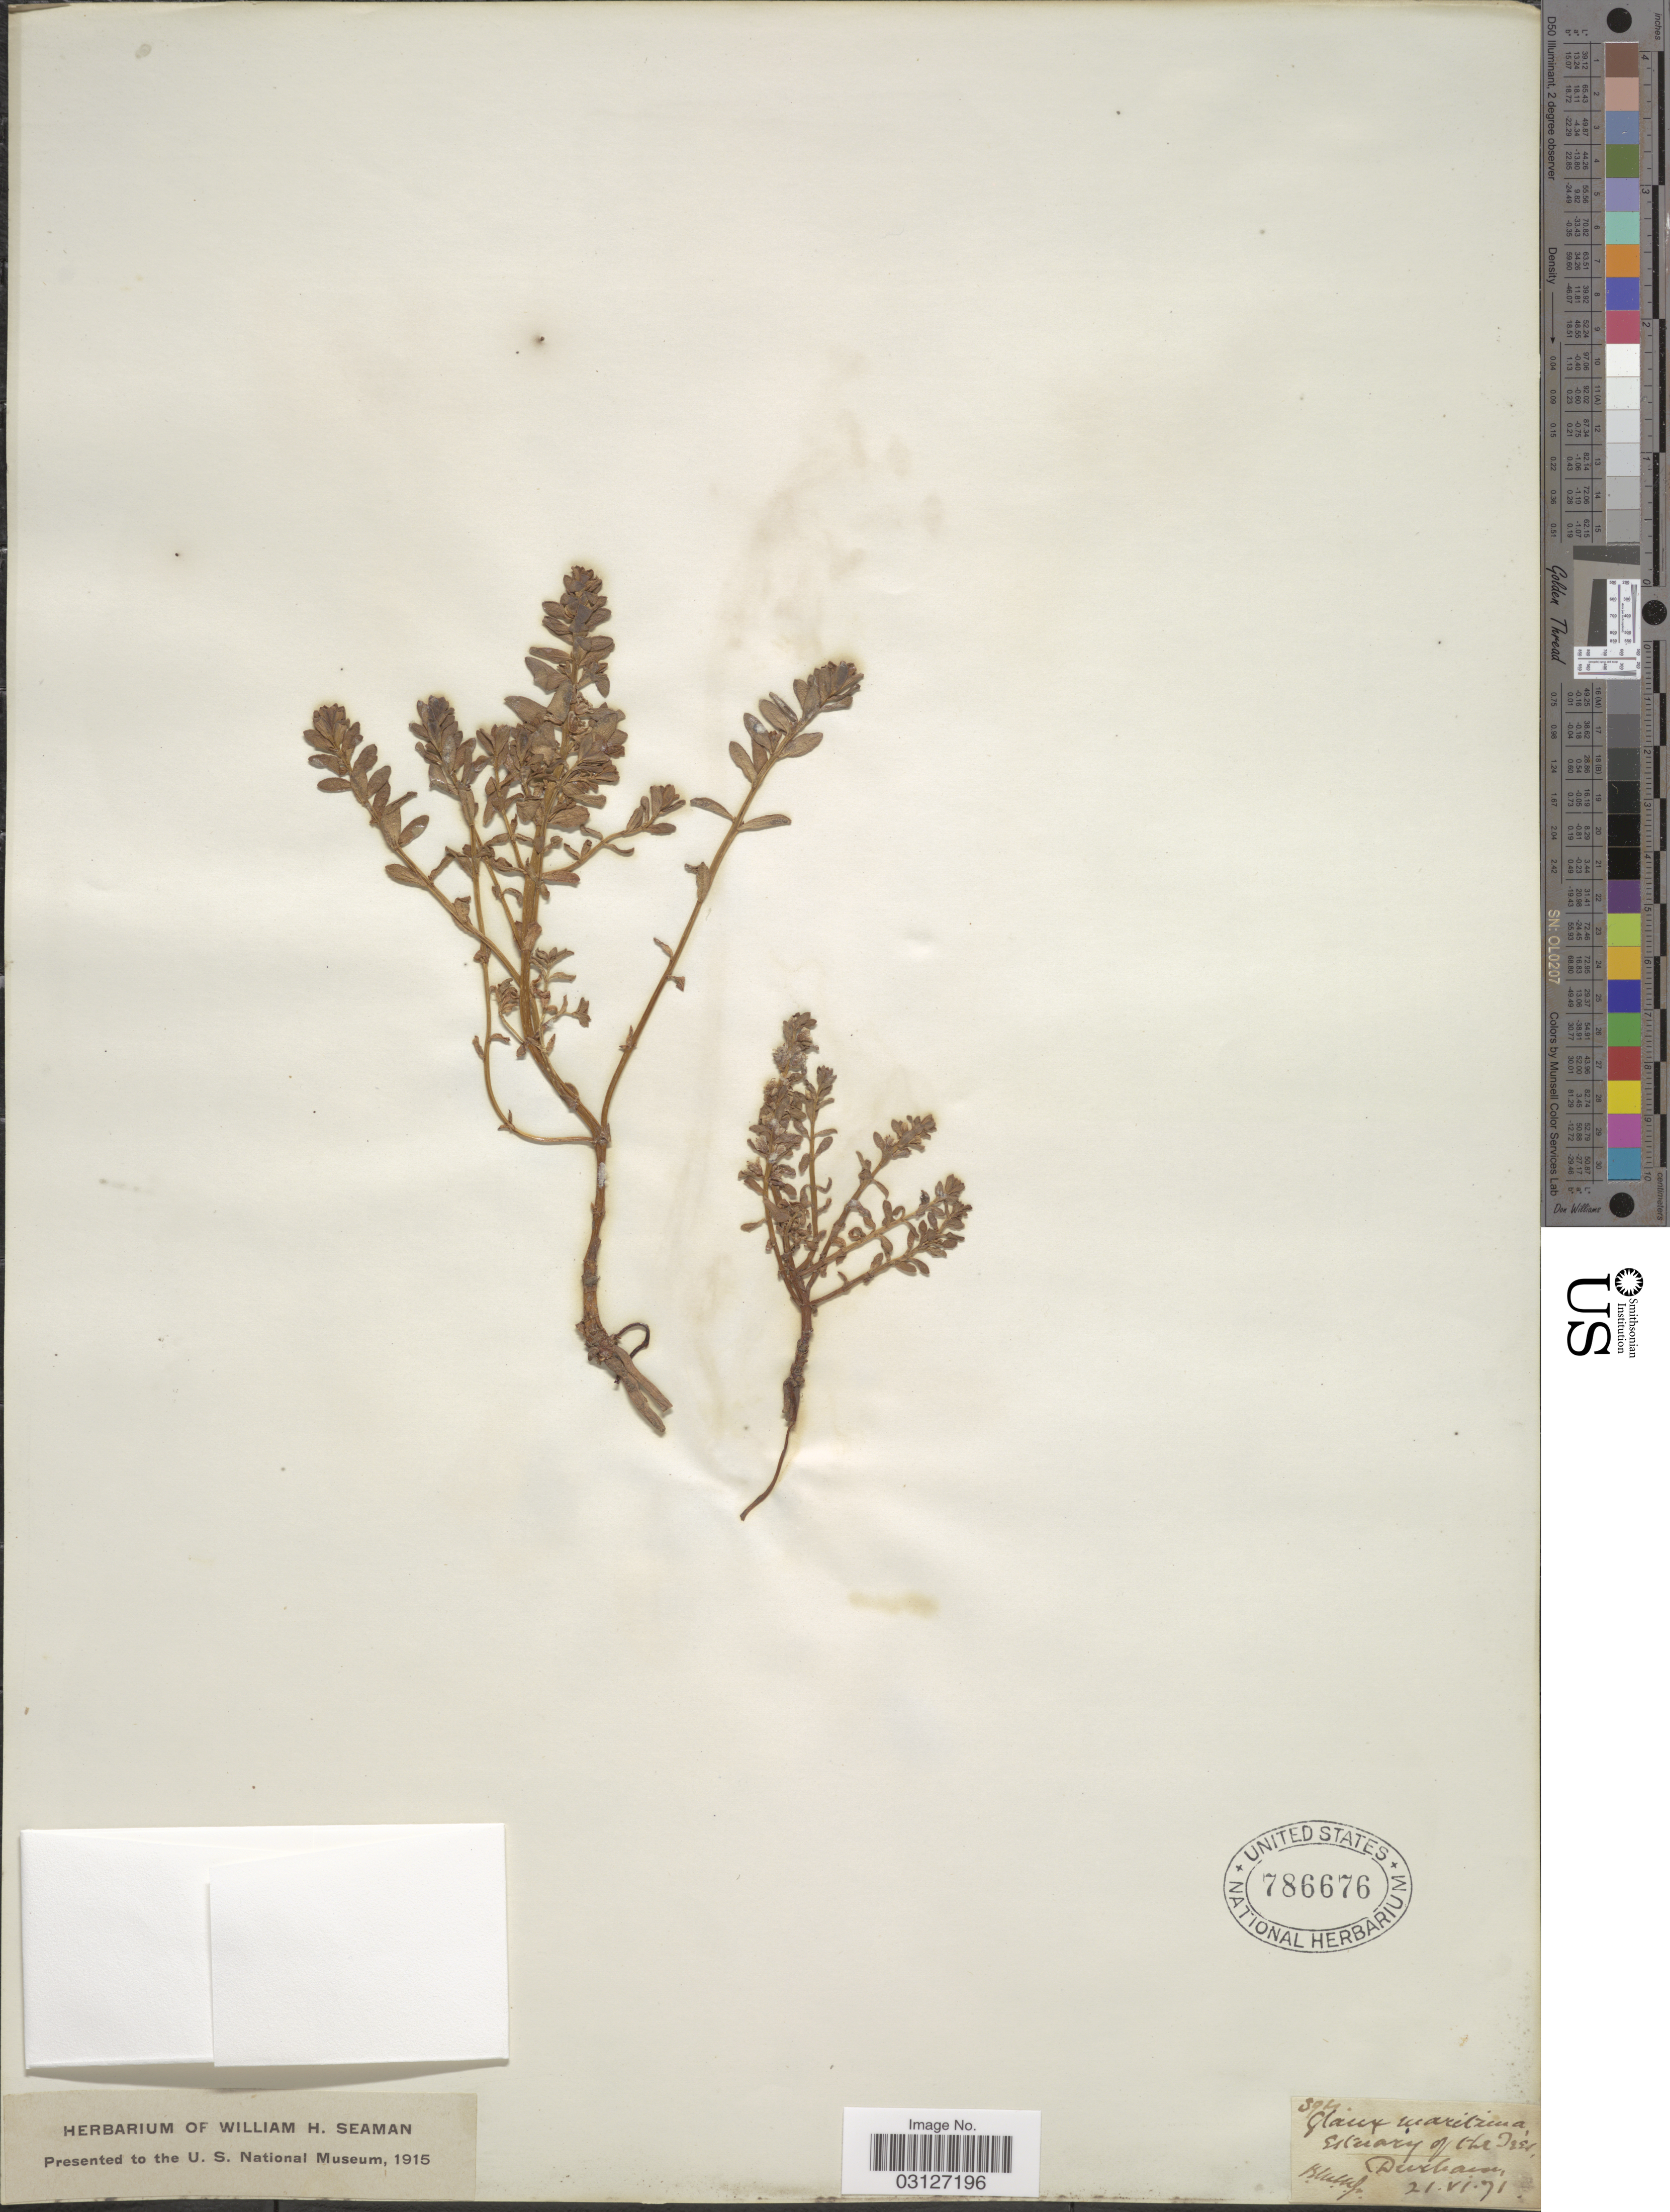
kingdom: Plantae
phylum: Tracheophyta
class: Magnoliopsida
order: Ericales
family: Primulaceae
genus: Glaux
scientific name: Glaux maritima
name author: L.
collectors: B.M.M. Jr.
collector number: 394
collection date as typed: Transcribed d/m/y: 21/6/71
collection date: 1871-06-21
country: United Kingdom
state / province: England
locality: Estuary of the Tee, Durham.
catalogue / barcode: US 786676